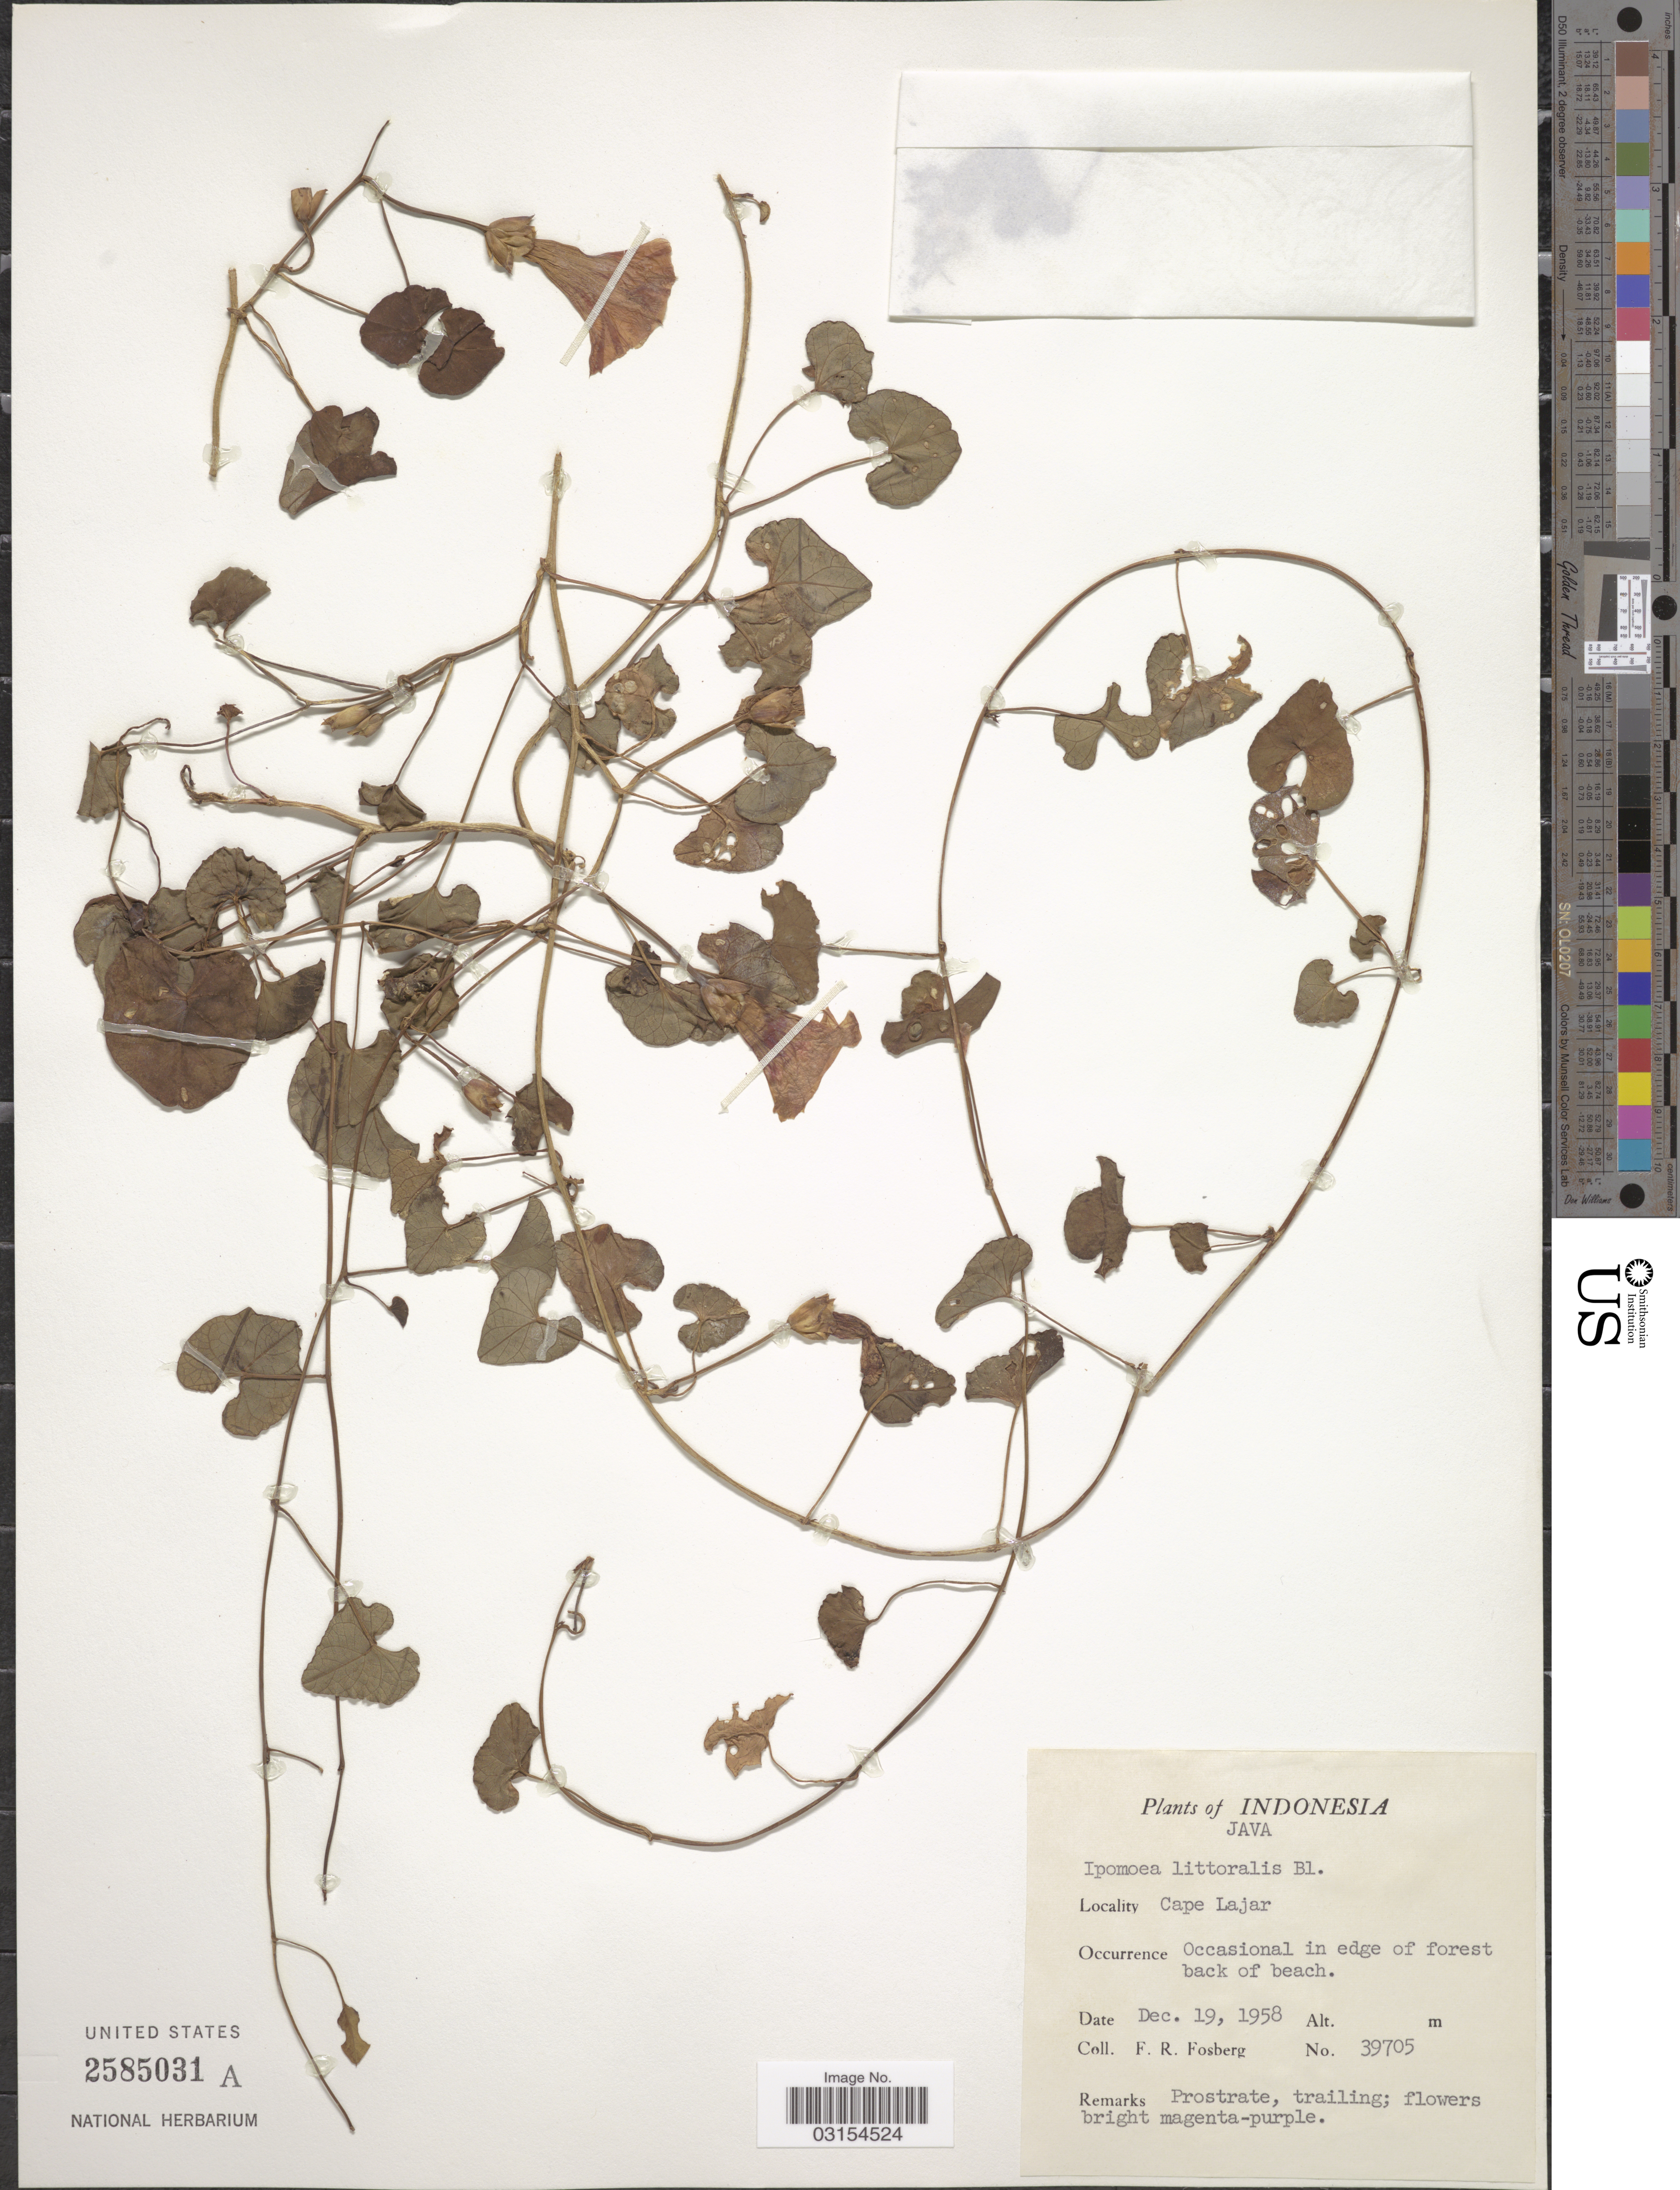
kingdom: Plantae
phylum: Tracheophyta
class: Magnoliopsida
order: Solanales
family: Convolvulaceae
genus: Ipomoea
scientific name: Ipomoea littoralis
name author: Blume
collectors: F. R. Fosberg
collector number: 39705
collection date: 1958-12-19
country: Indonesia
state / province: Java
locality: Cape Lajar.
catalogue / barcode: US 2585031A